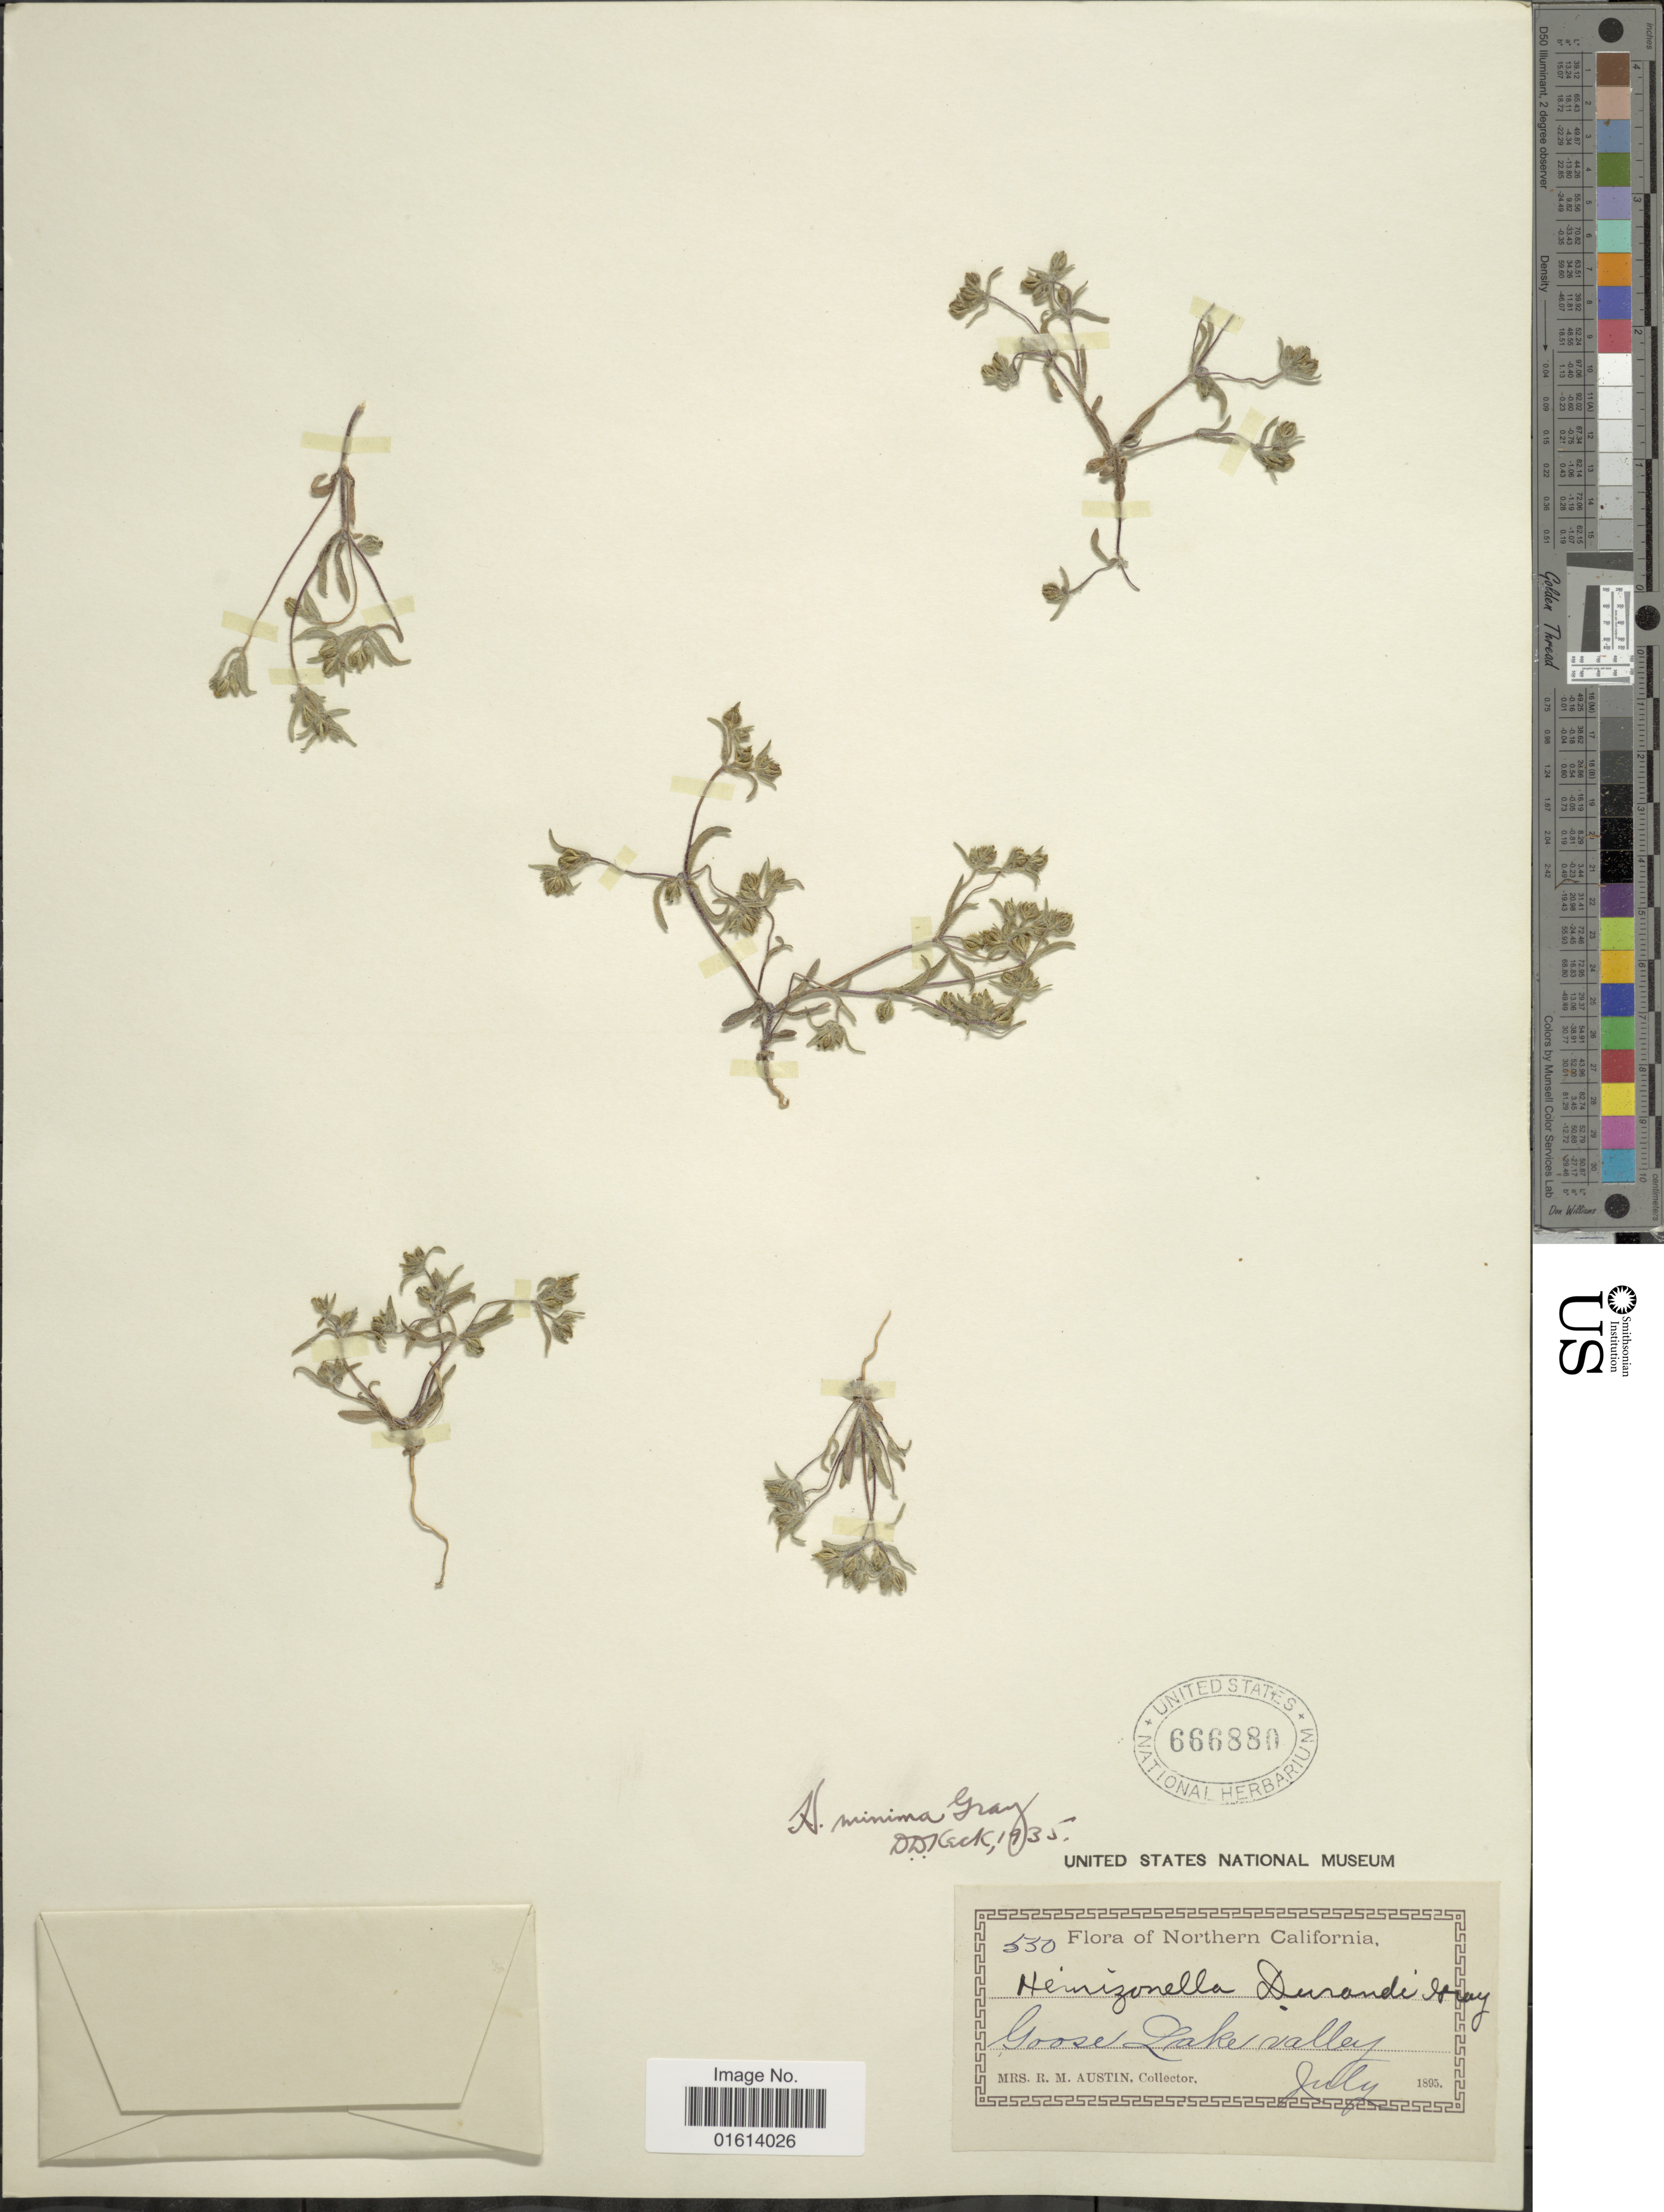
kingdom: Plantae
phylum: Tracheophyta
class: Magnoliopsida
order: Asterales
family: Asteraceae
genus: Hemizonella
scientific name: Hemizonella minima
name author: (A. Gray) A. Gray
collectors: R. Austin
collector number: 550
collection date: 1895-07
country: United States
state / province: California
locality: Northern California, Goose Lake Valley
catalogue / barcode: US 666880